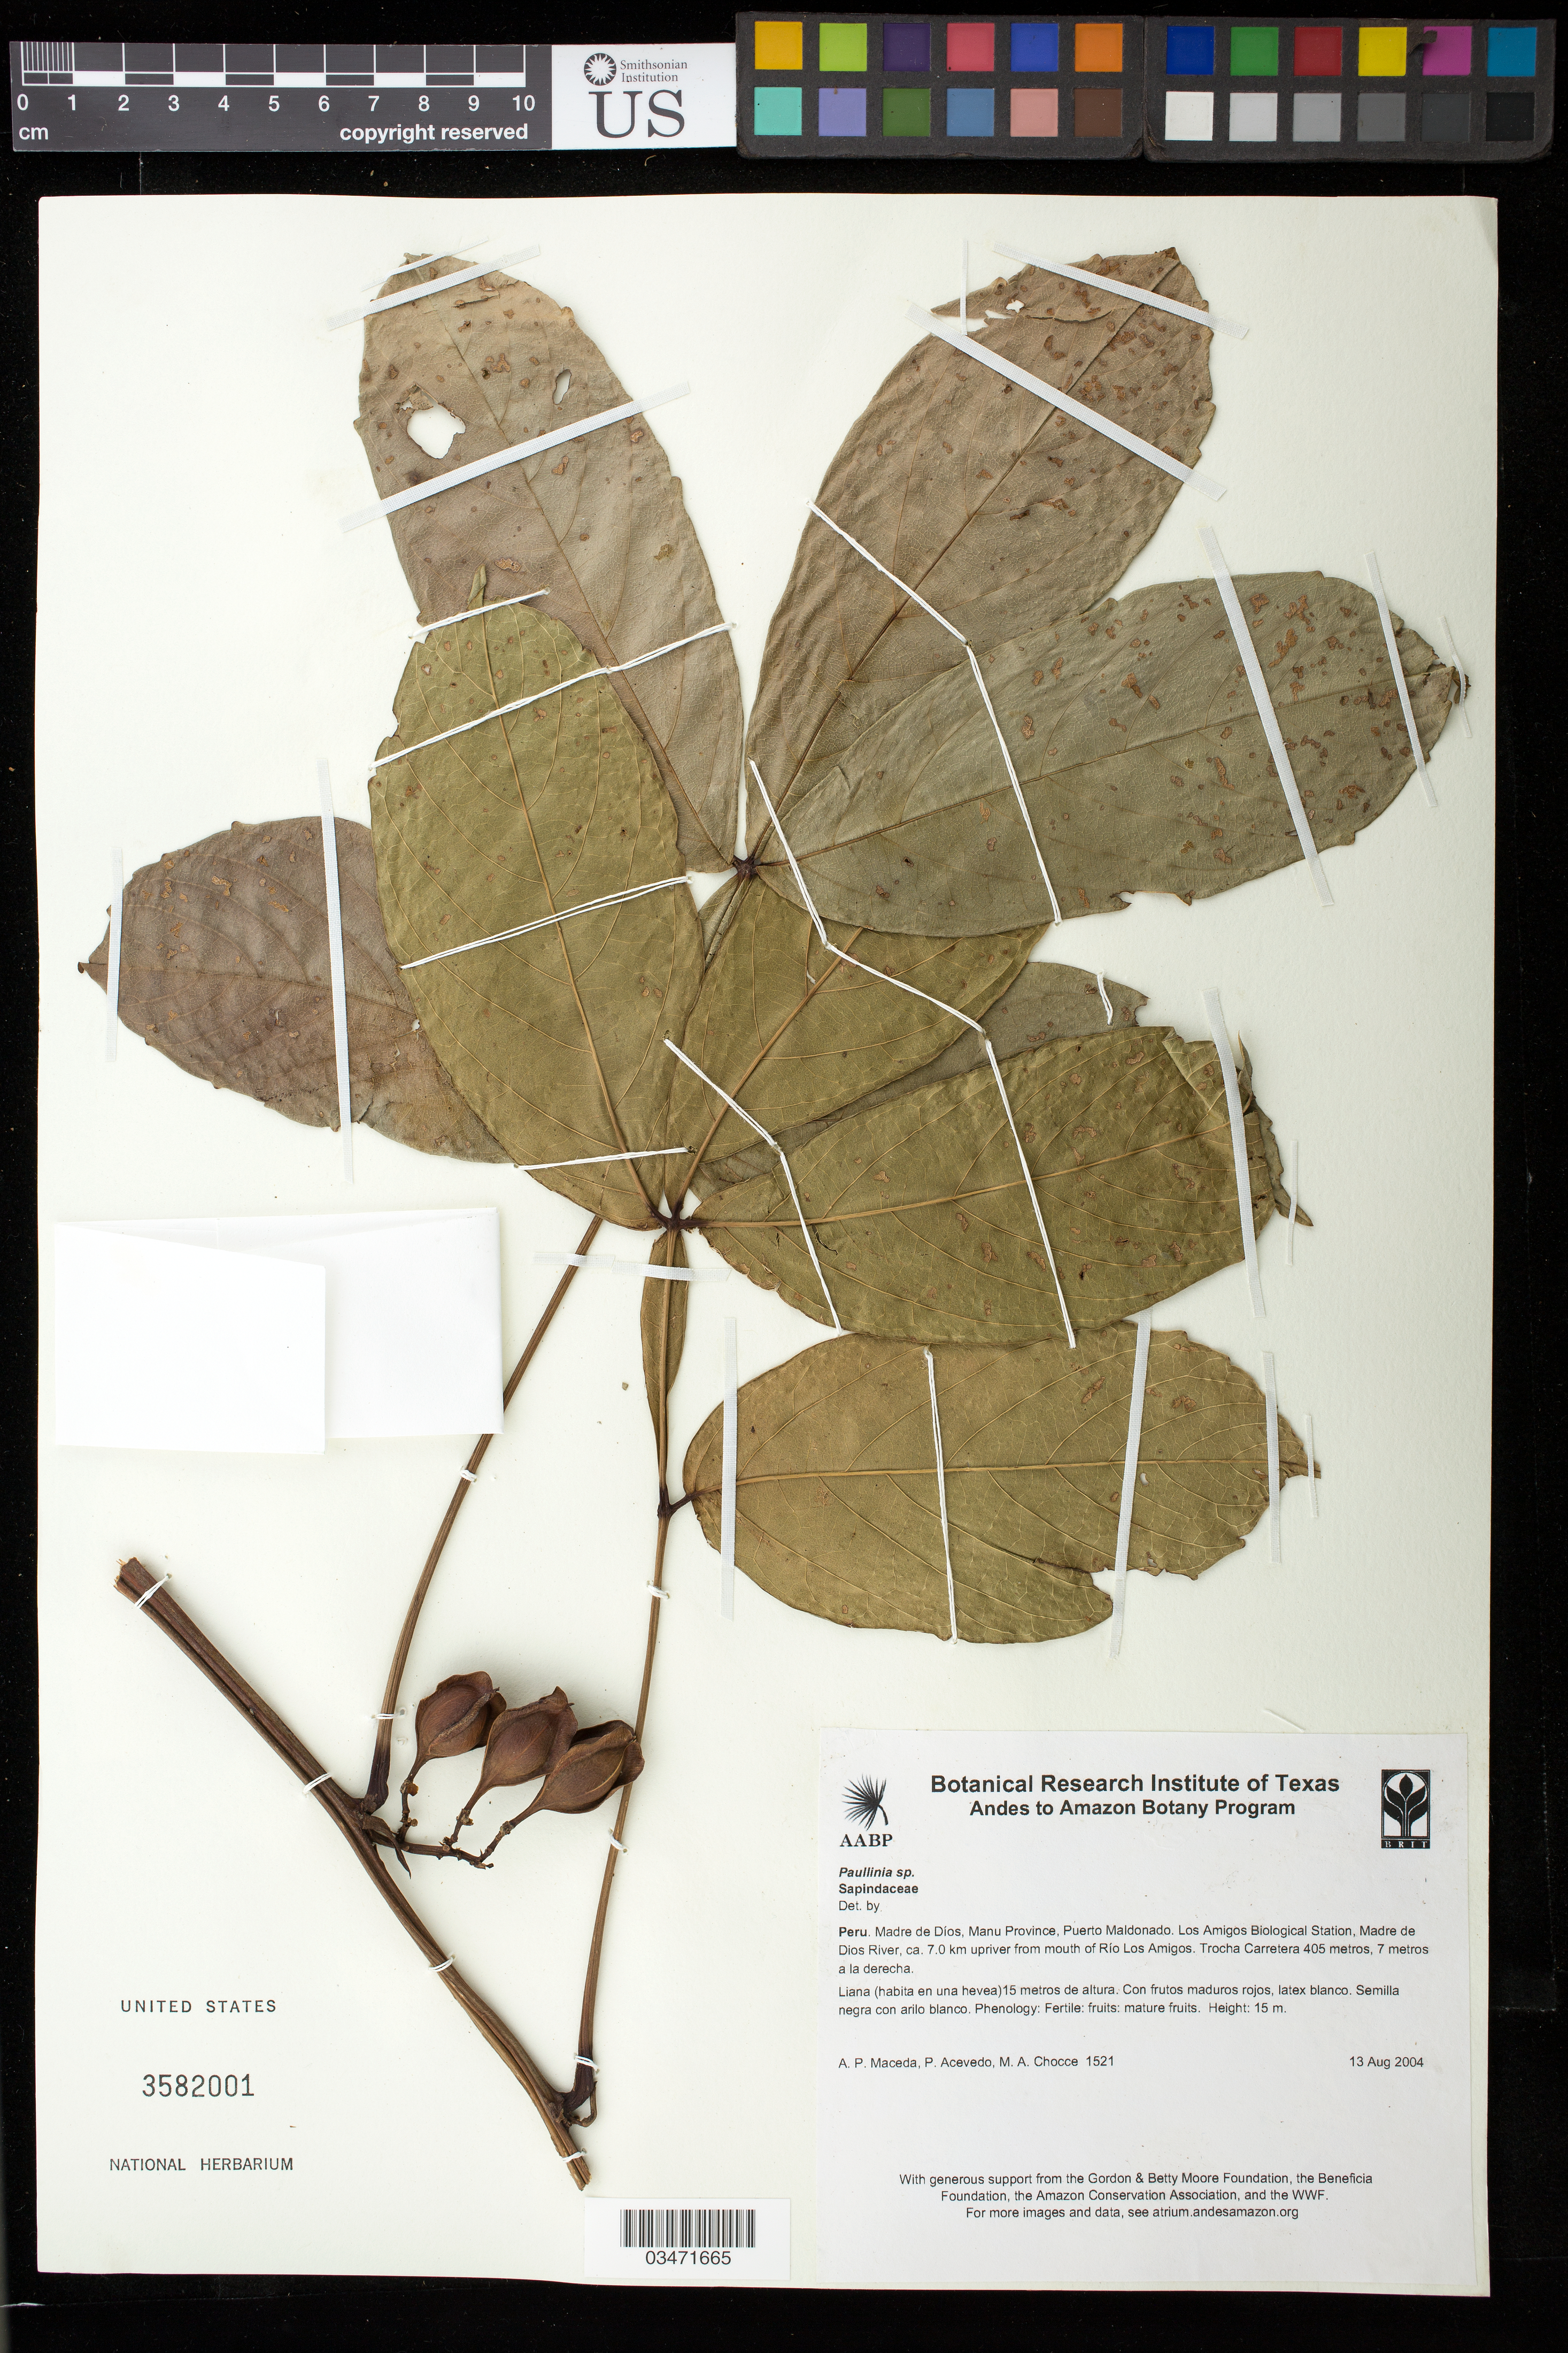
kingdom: Plantae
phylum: Tracheophyta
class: Magnoliopsida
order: Sapindales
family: Sapindaceae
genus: Paullinia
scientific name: Paullinia sp.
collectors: A. Maceda, P. Acevedo-Rodr. & M. Chocce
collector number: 1521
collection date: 2004-08-13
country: Peru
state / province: Madre de Dios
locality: Manu Province, Puerto Maldonado. Los Amigos Biological Station, Madre de Dios river, ca. 7.0 km upriver from mouth of Río Los Amigos. Trocha Carretera 405 metros, 7 metros a la derecha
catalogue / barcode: US 3582001